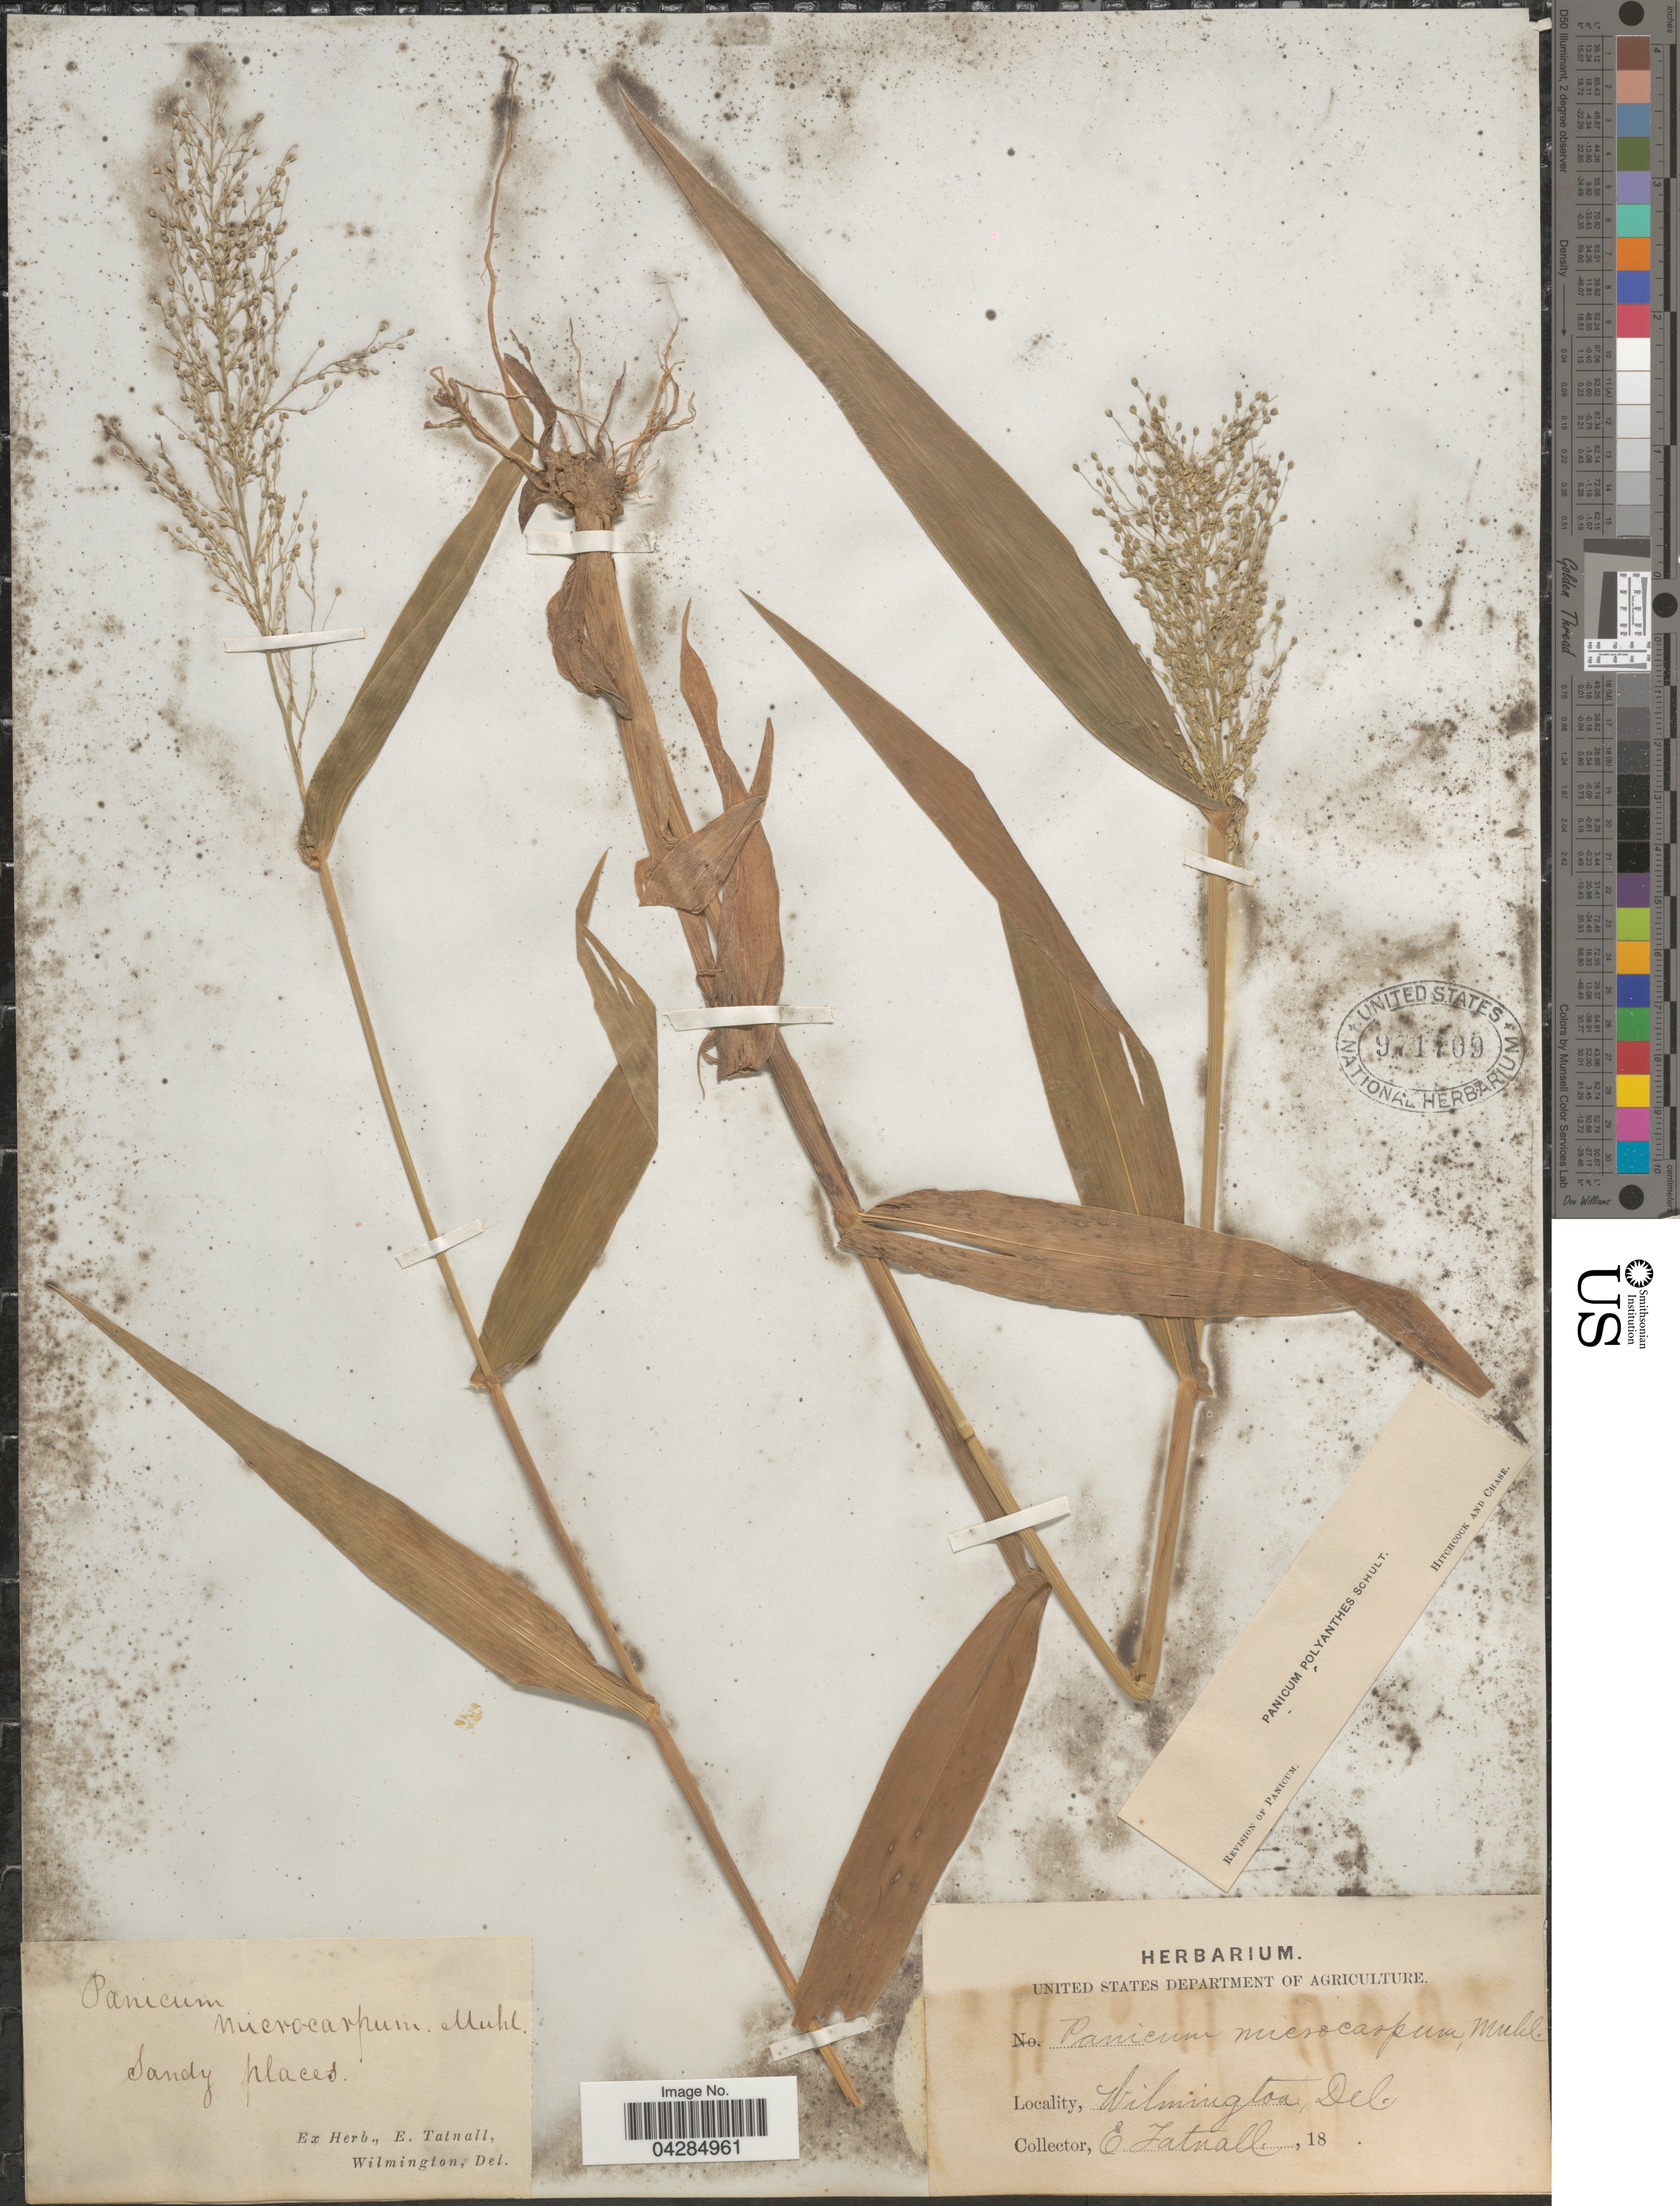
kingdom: Plantae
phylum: Tracheophyta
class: Liliopsida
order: Poales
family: Poaceae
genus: Dichanthelium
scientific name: Dichanthelium portoricense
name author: (Desv. ex Ham.) B.F. Hansen & Wunderlin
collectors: E. Tatnall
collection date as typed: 18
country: United States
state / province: Delaware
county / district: New Castle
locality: Wilmington.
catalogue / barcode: US 971709